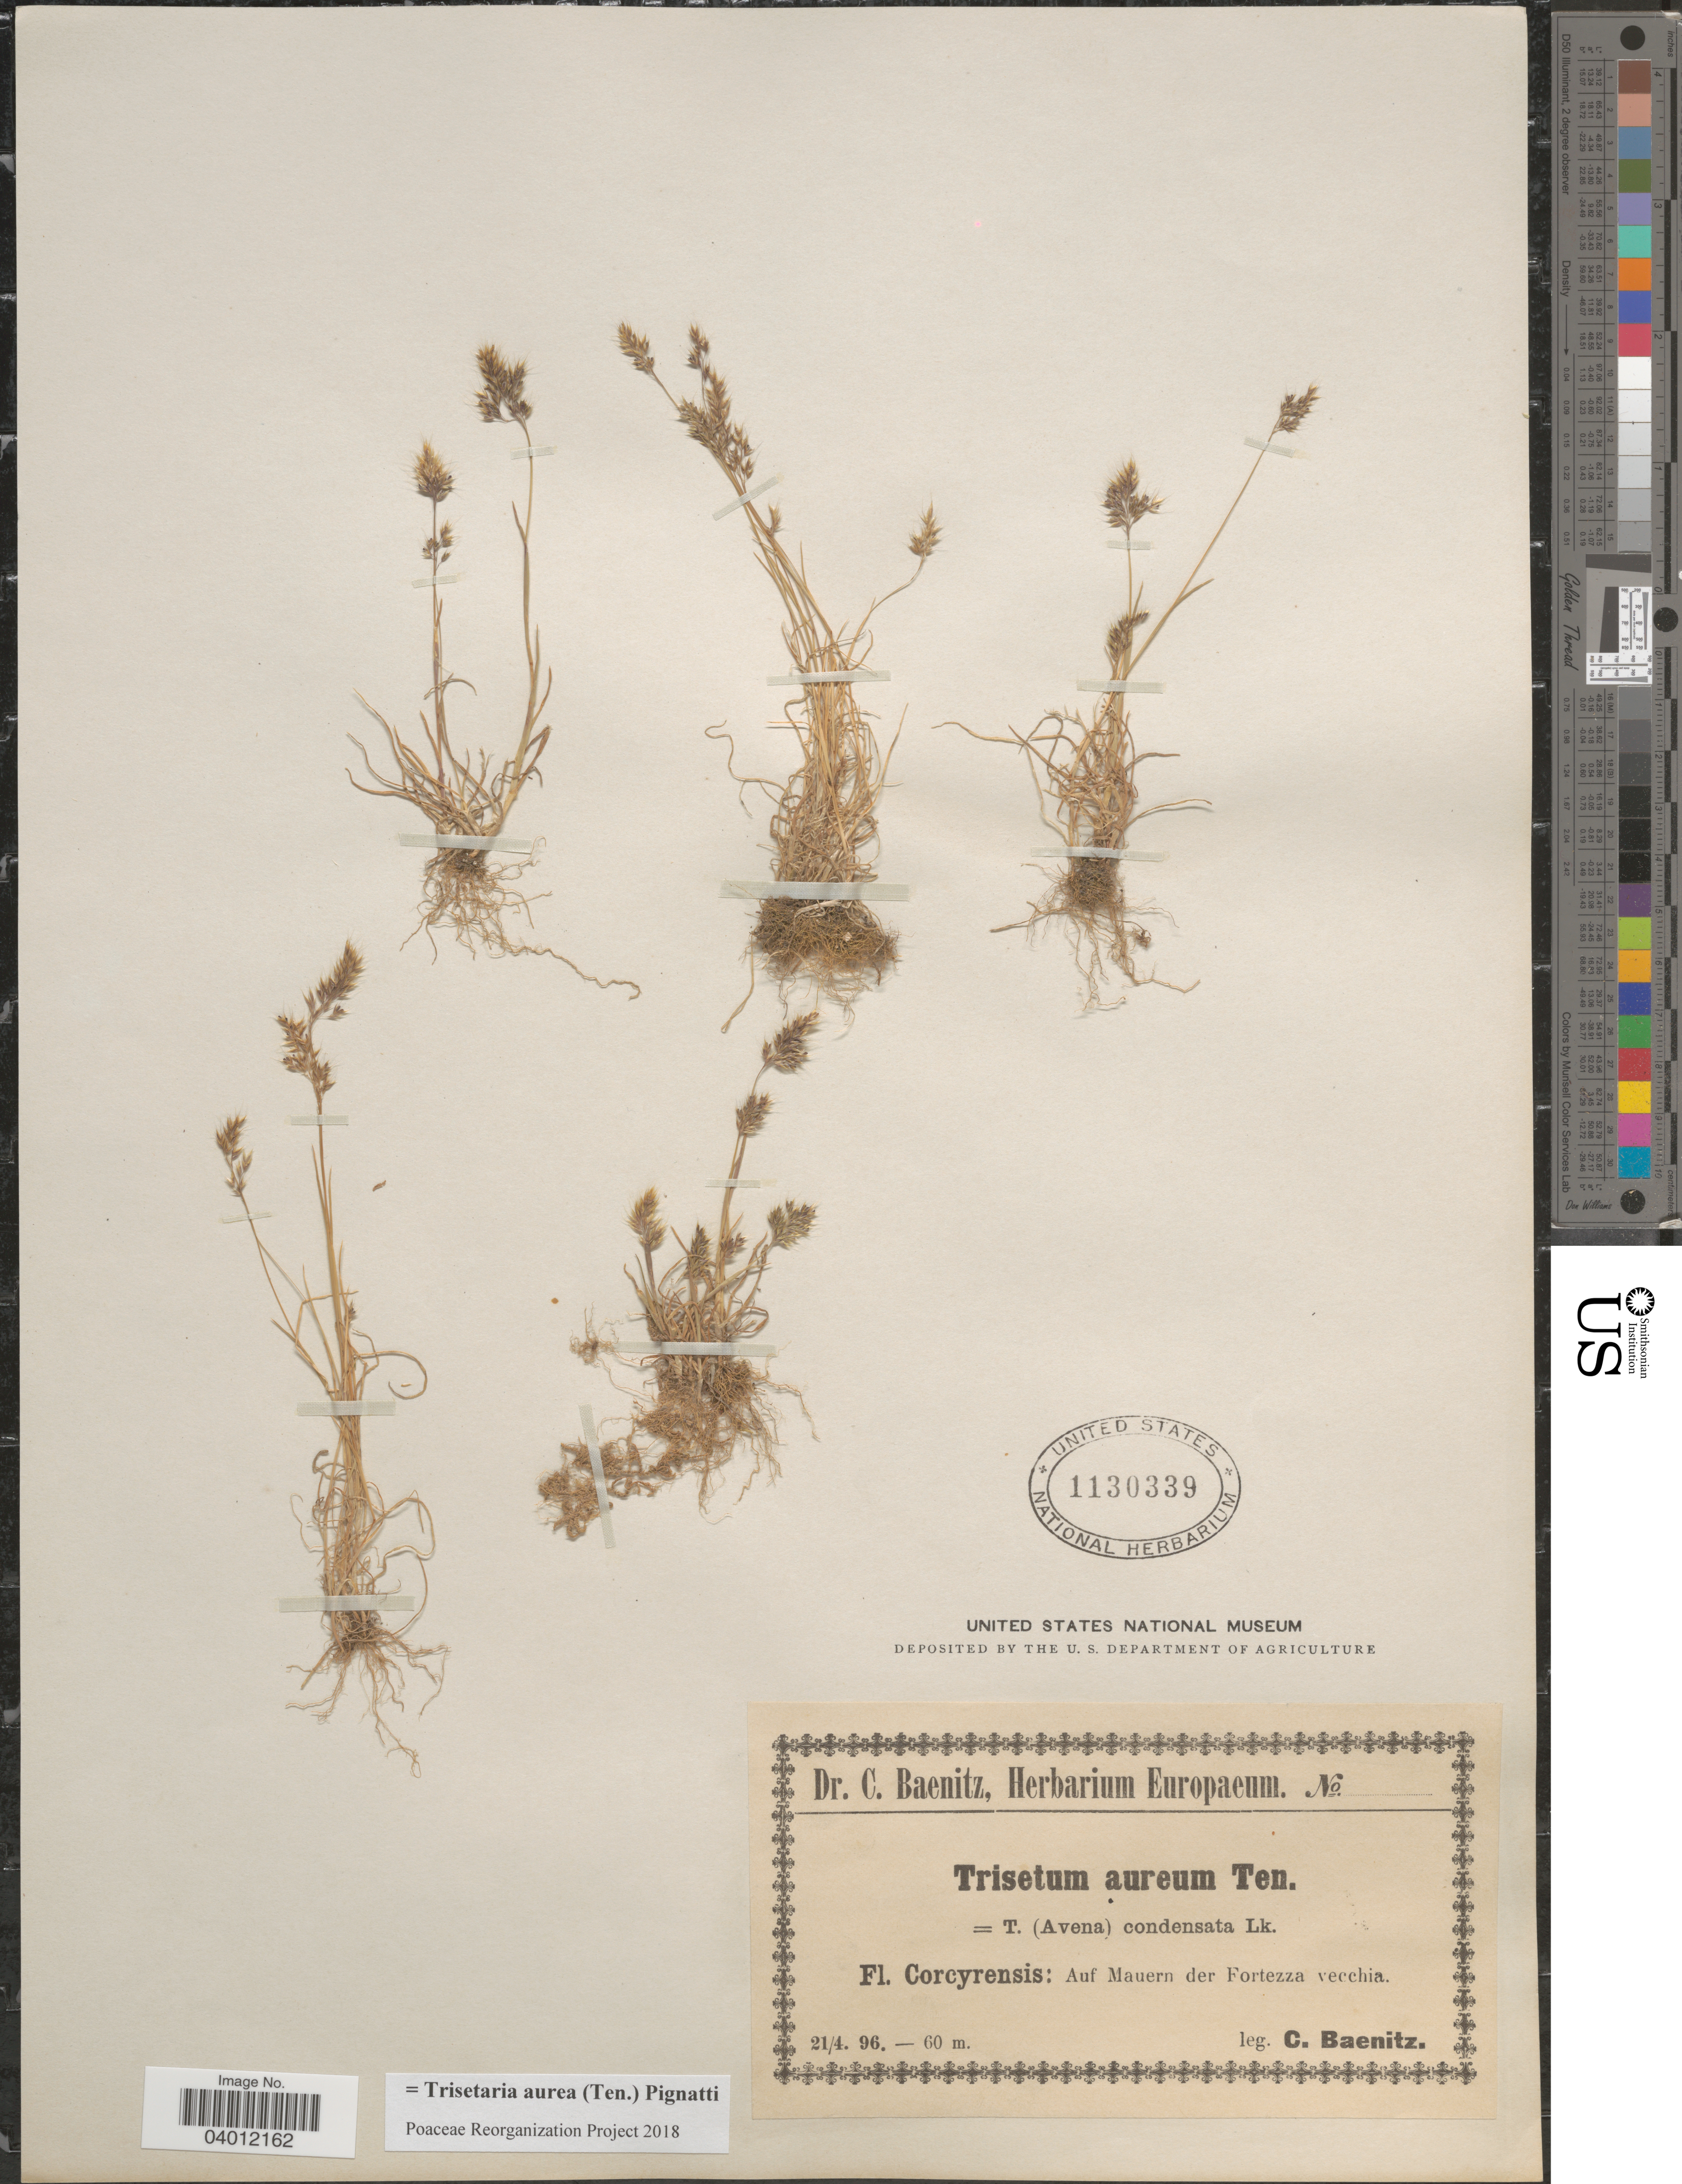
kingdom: Plantae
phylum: Tracheophyta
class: Liliopsida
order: Poales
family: Poaceae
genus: Trisetaria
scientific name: Trisetaria aurea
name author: (Ten.) Pignatti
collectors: C. G. Baenitz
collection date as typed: Transcribed d/m/y: 21/4/96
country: Greece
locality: Corcyrensis: Auf Mauern der Fortezza vecchia.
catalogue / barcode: US 1130339